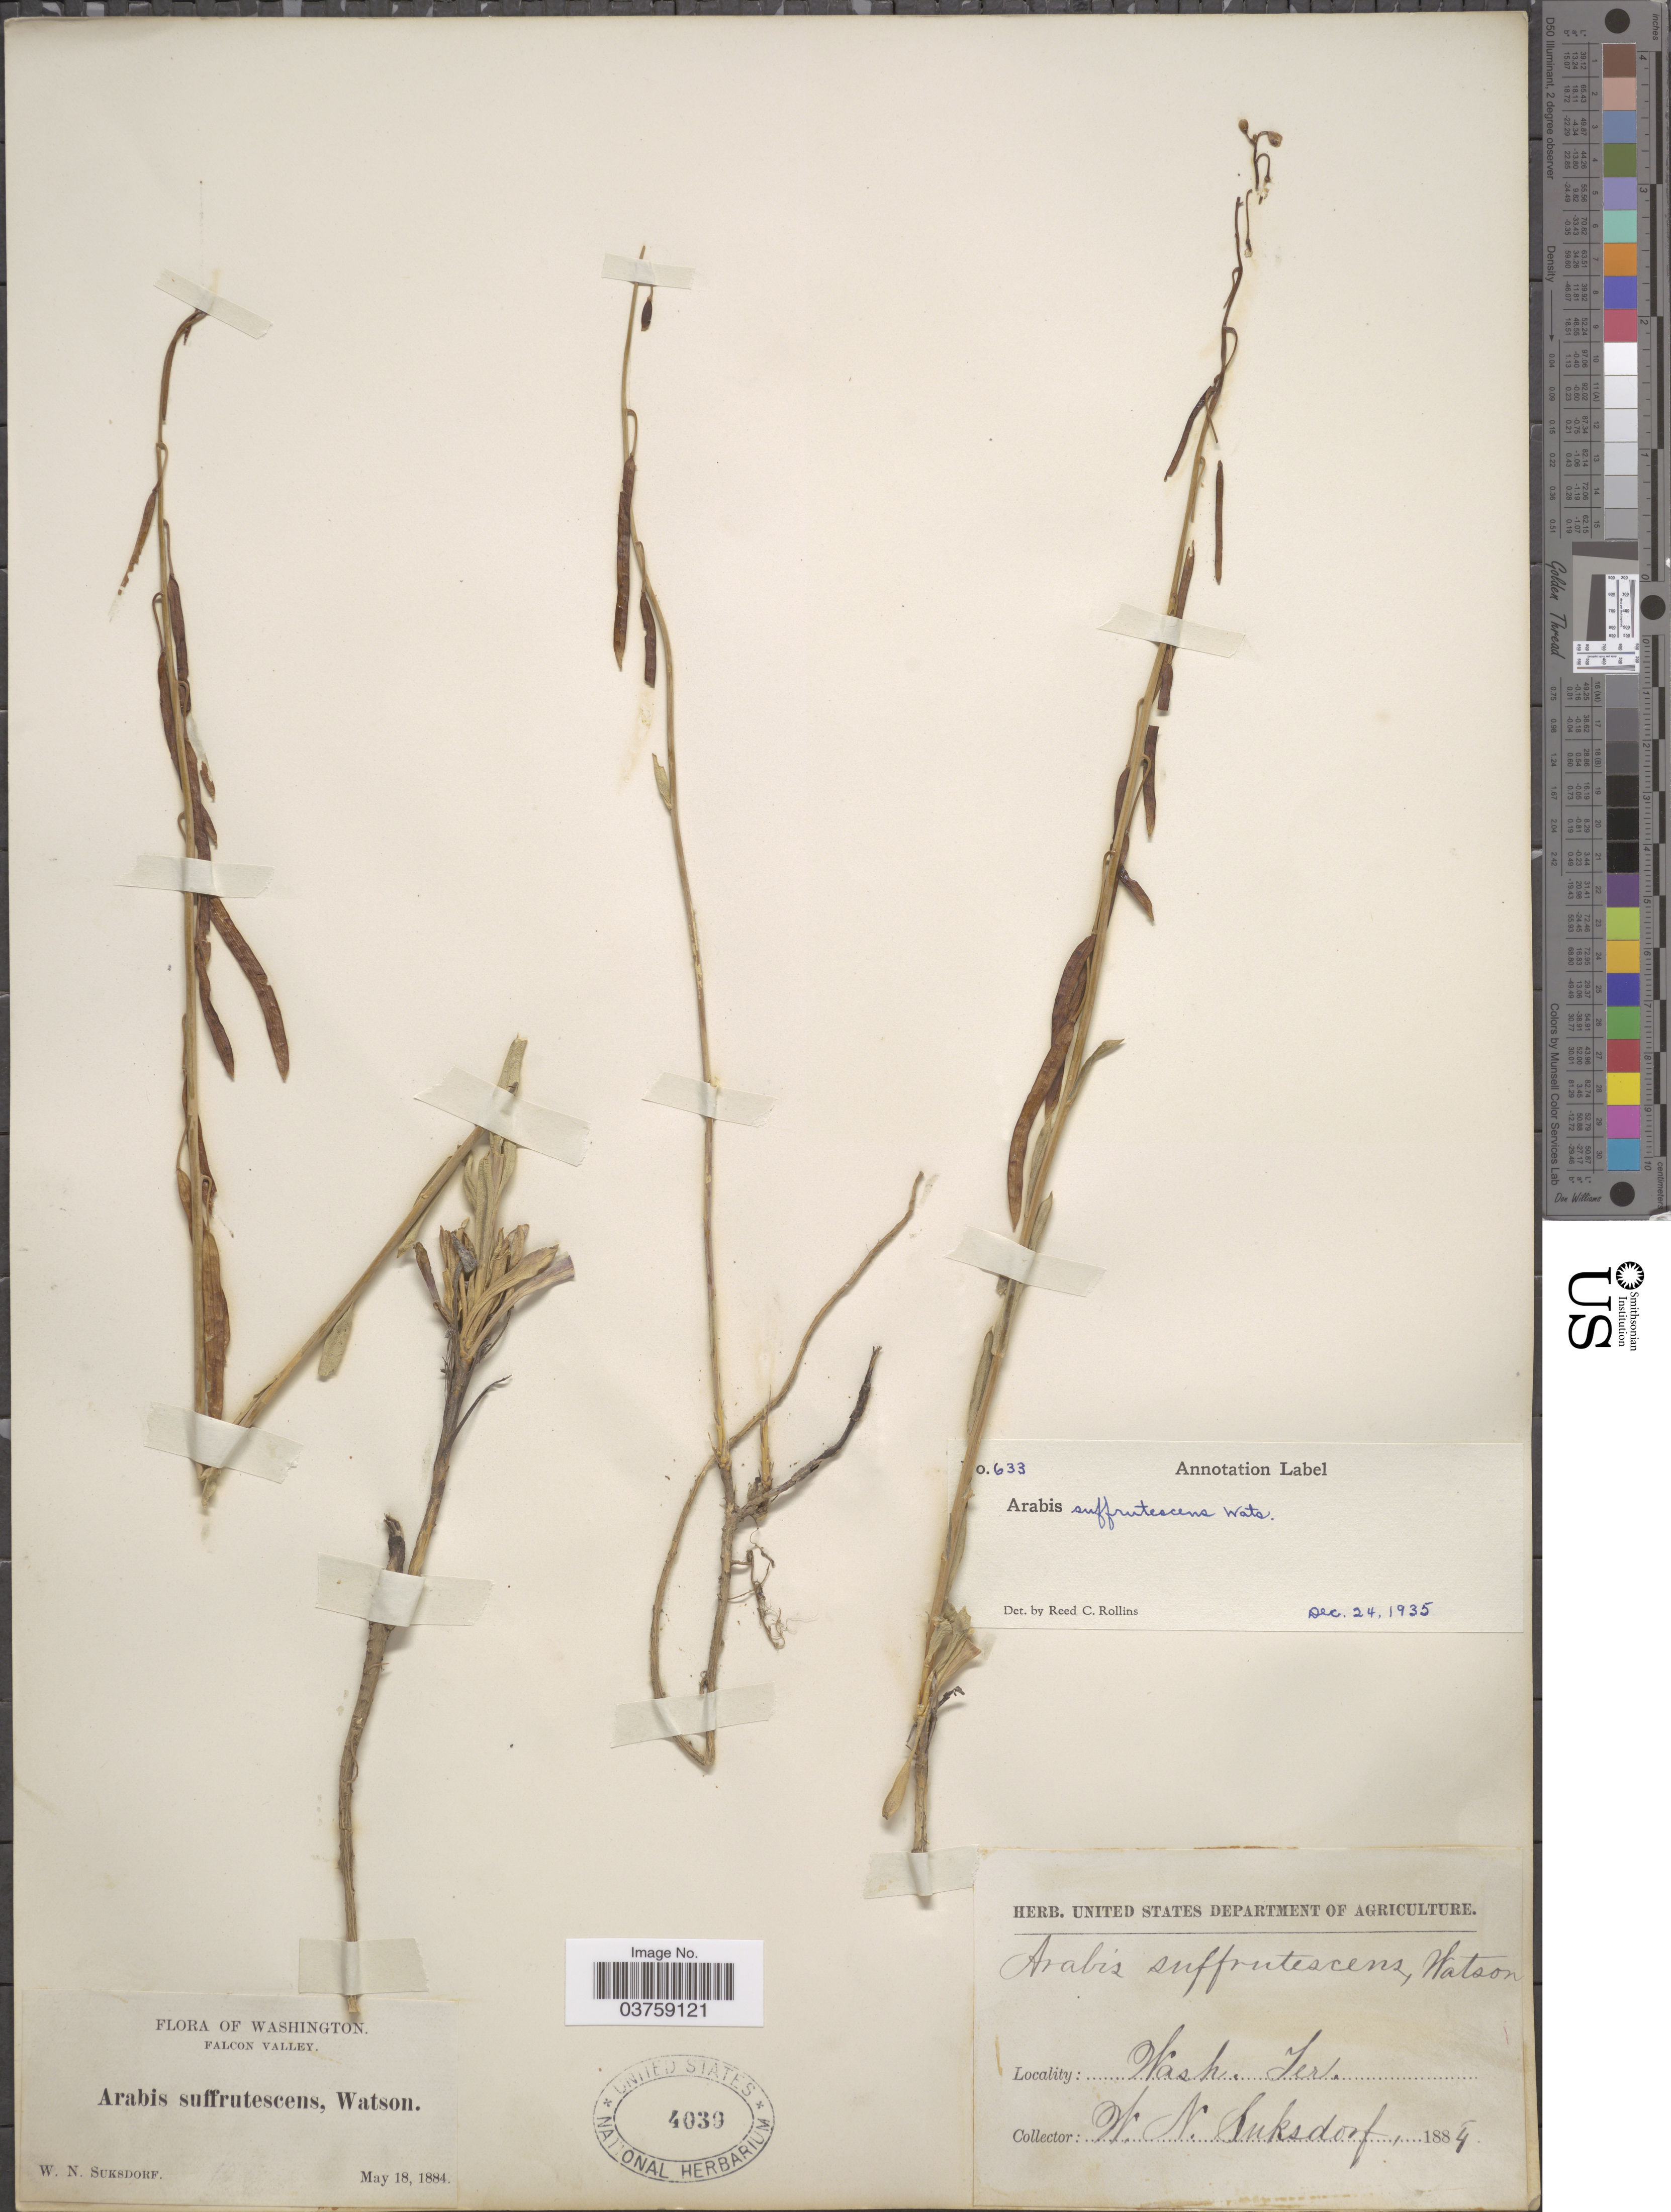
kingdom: Plantae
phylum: Tracheophyta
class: Magnoliopsida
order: Brassicales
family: Brassicaceae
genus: Arabis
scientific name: Arabis suffrutescens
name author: S. Watson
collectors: W. N. Suksdorf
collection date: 1884-05-18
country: United States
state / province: Washington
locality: Falcon Valley.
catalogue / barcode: US 4039